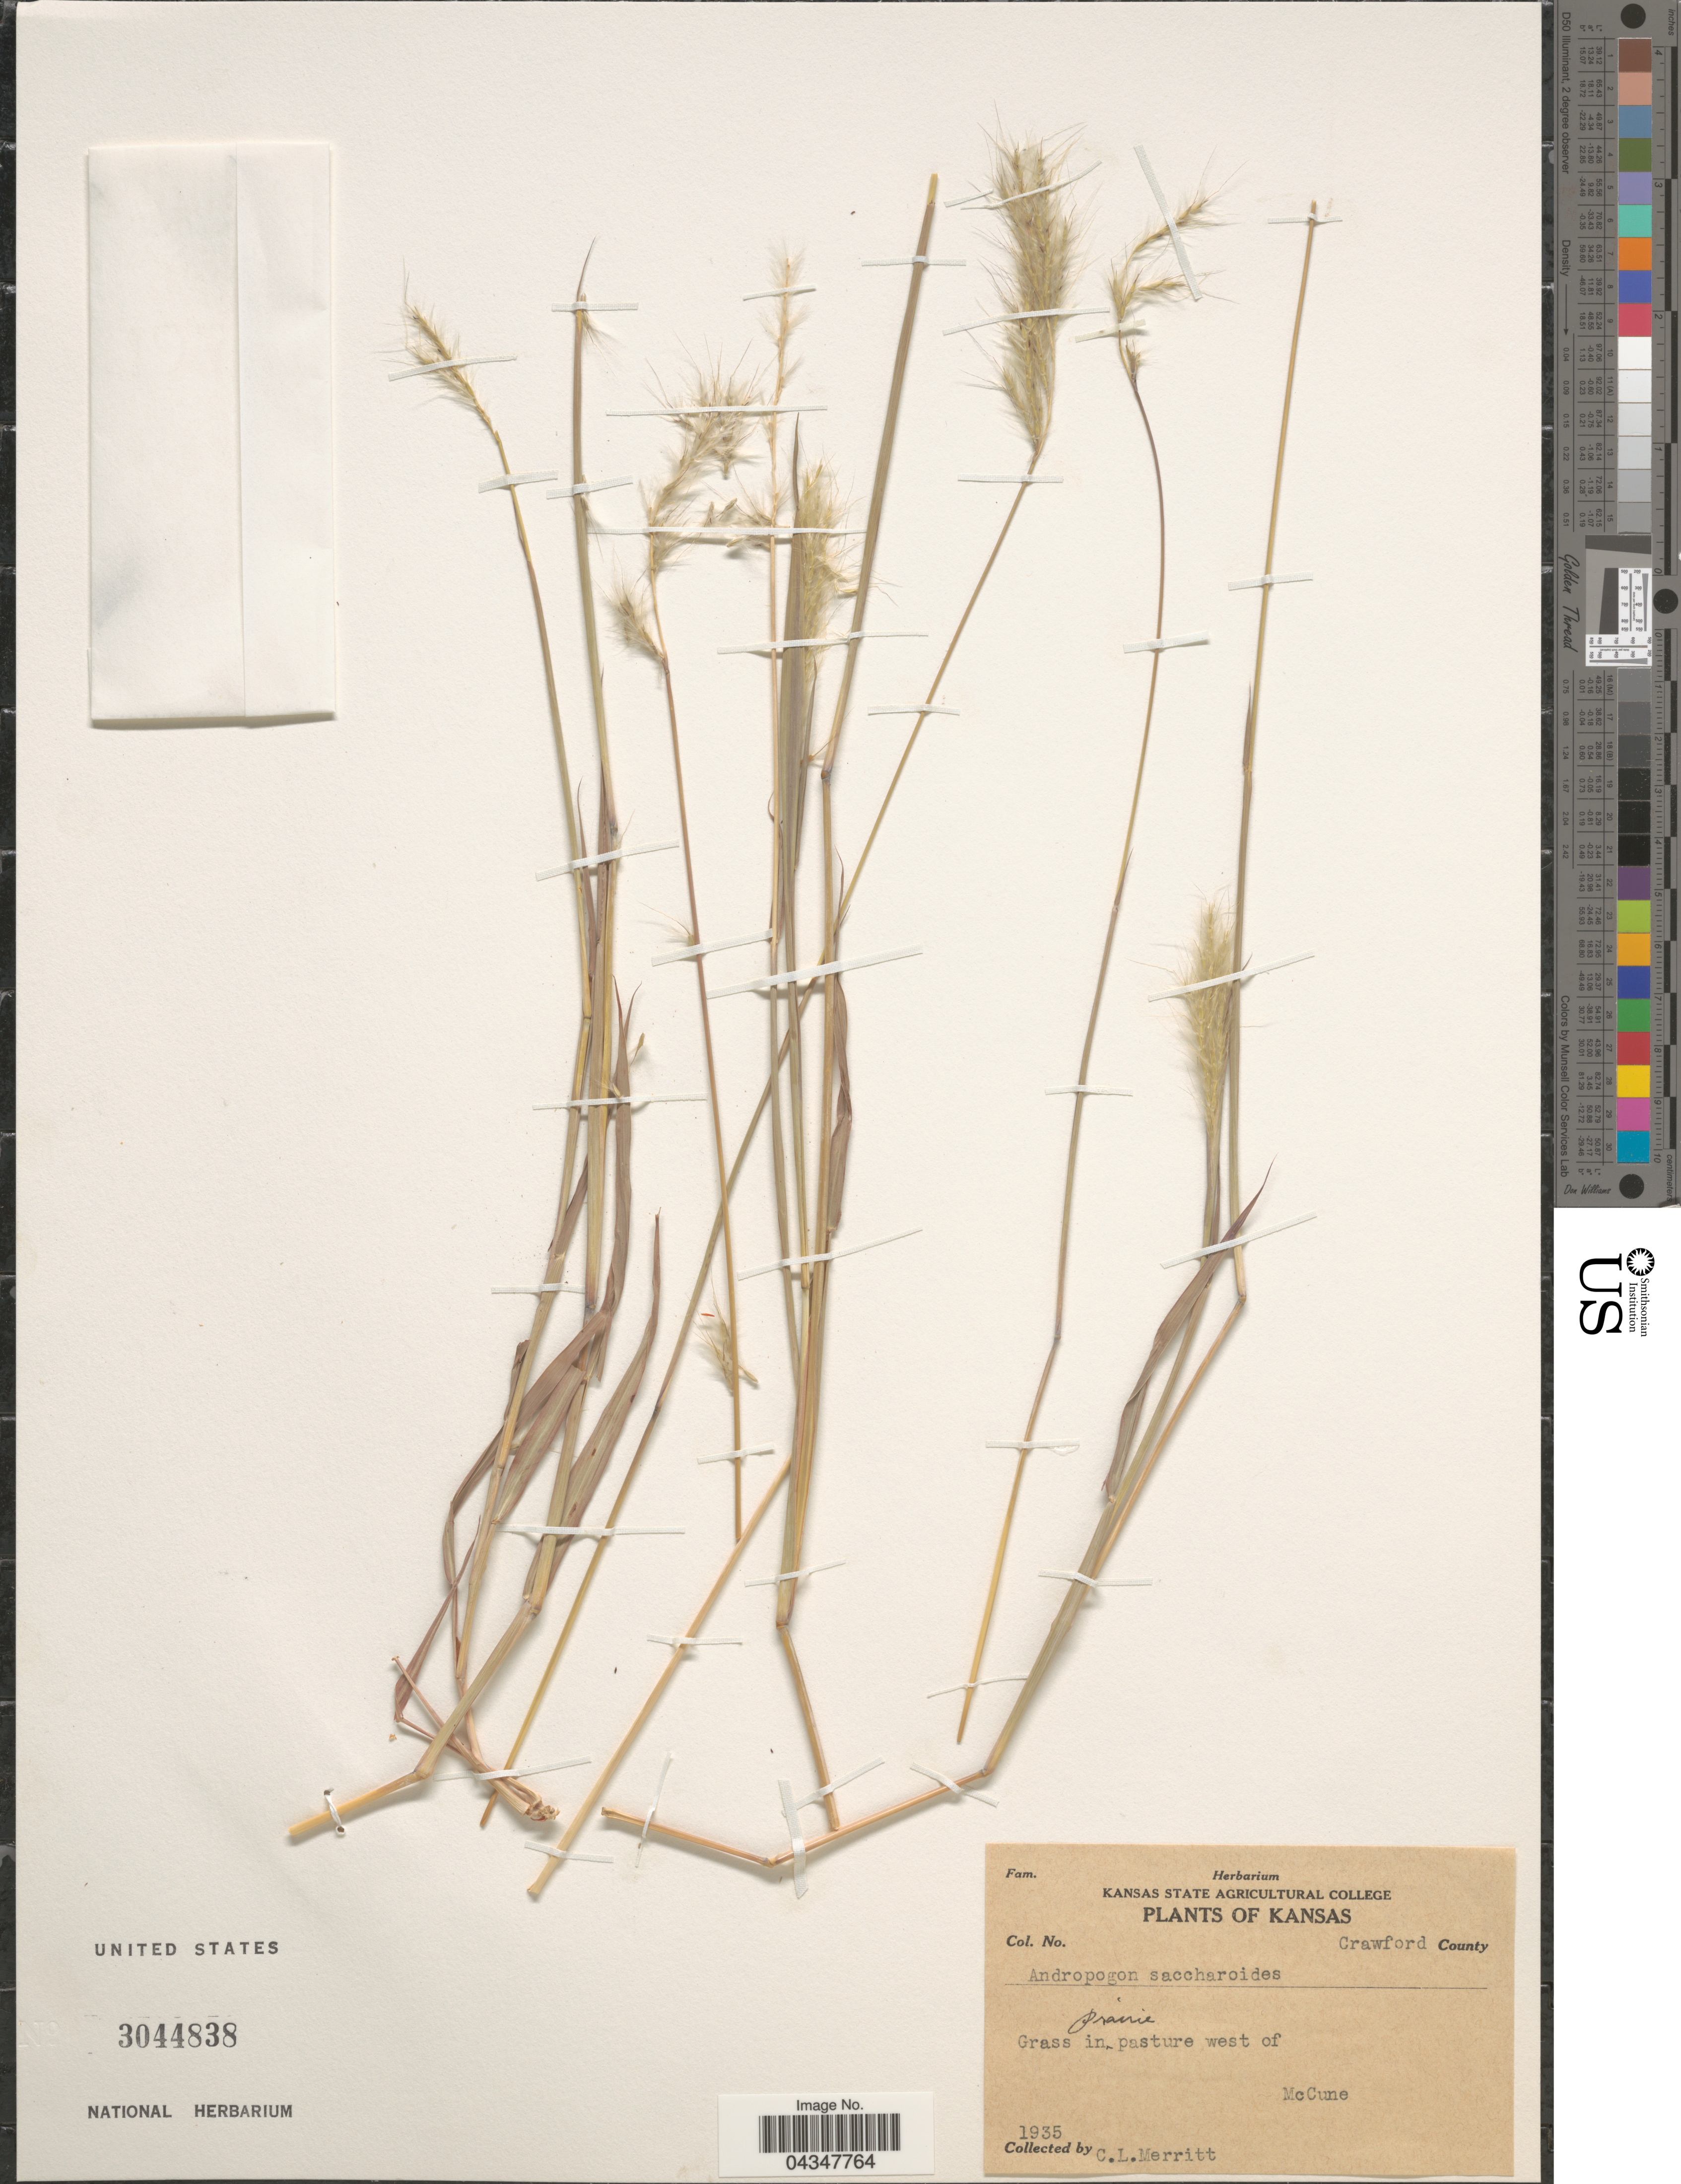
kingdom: Plantae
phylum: Tracheophyta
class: Liliopsida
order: Poales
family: Poaceae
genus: Bothriochloa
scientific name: Bothriochloa saccharoides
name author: (Sw.) Rydb.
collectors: C. Merritt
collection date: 1935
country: United States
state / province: Kansas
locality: Crawford County. Grass in pasture west of McCune.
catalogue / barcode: US 3044838